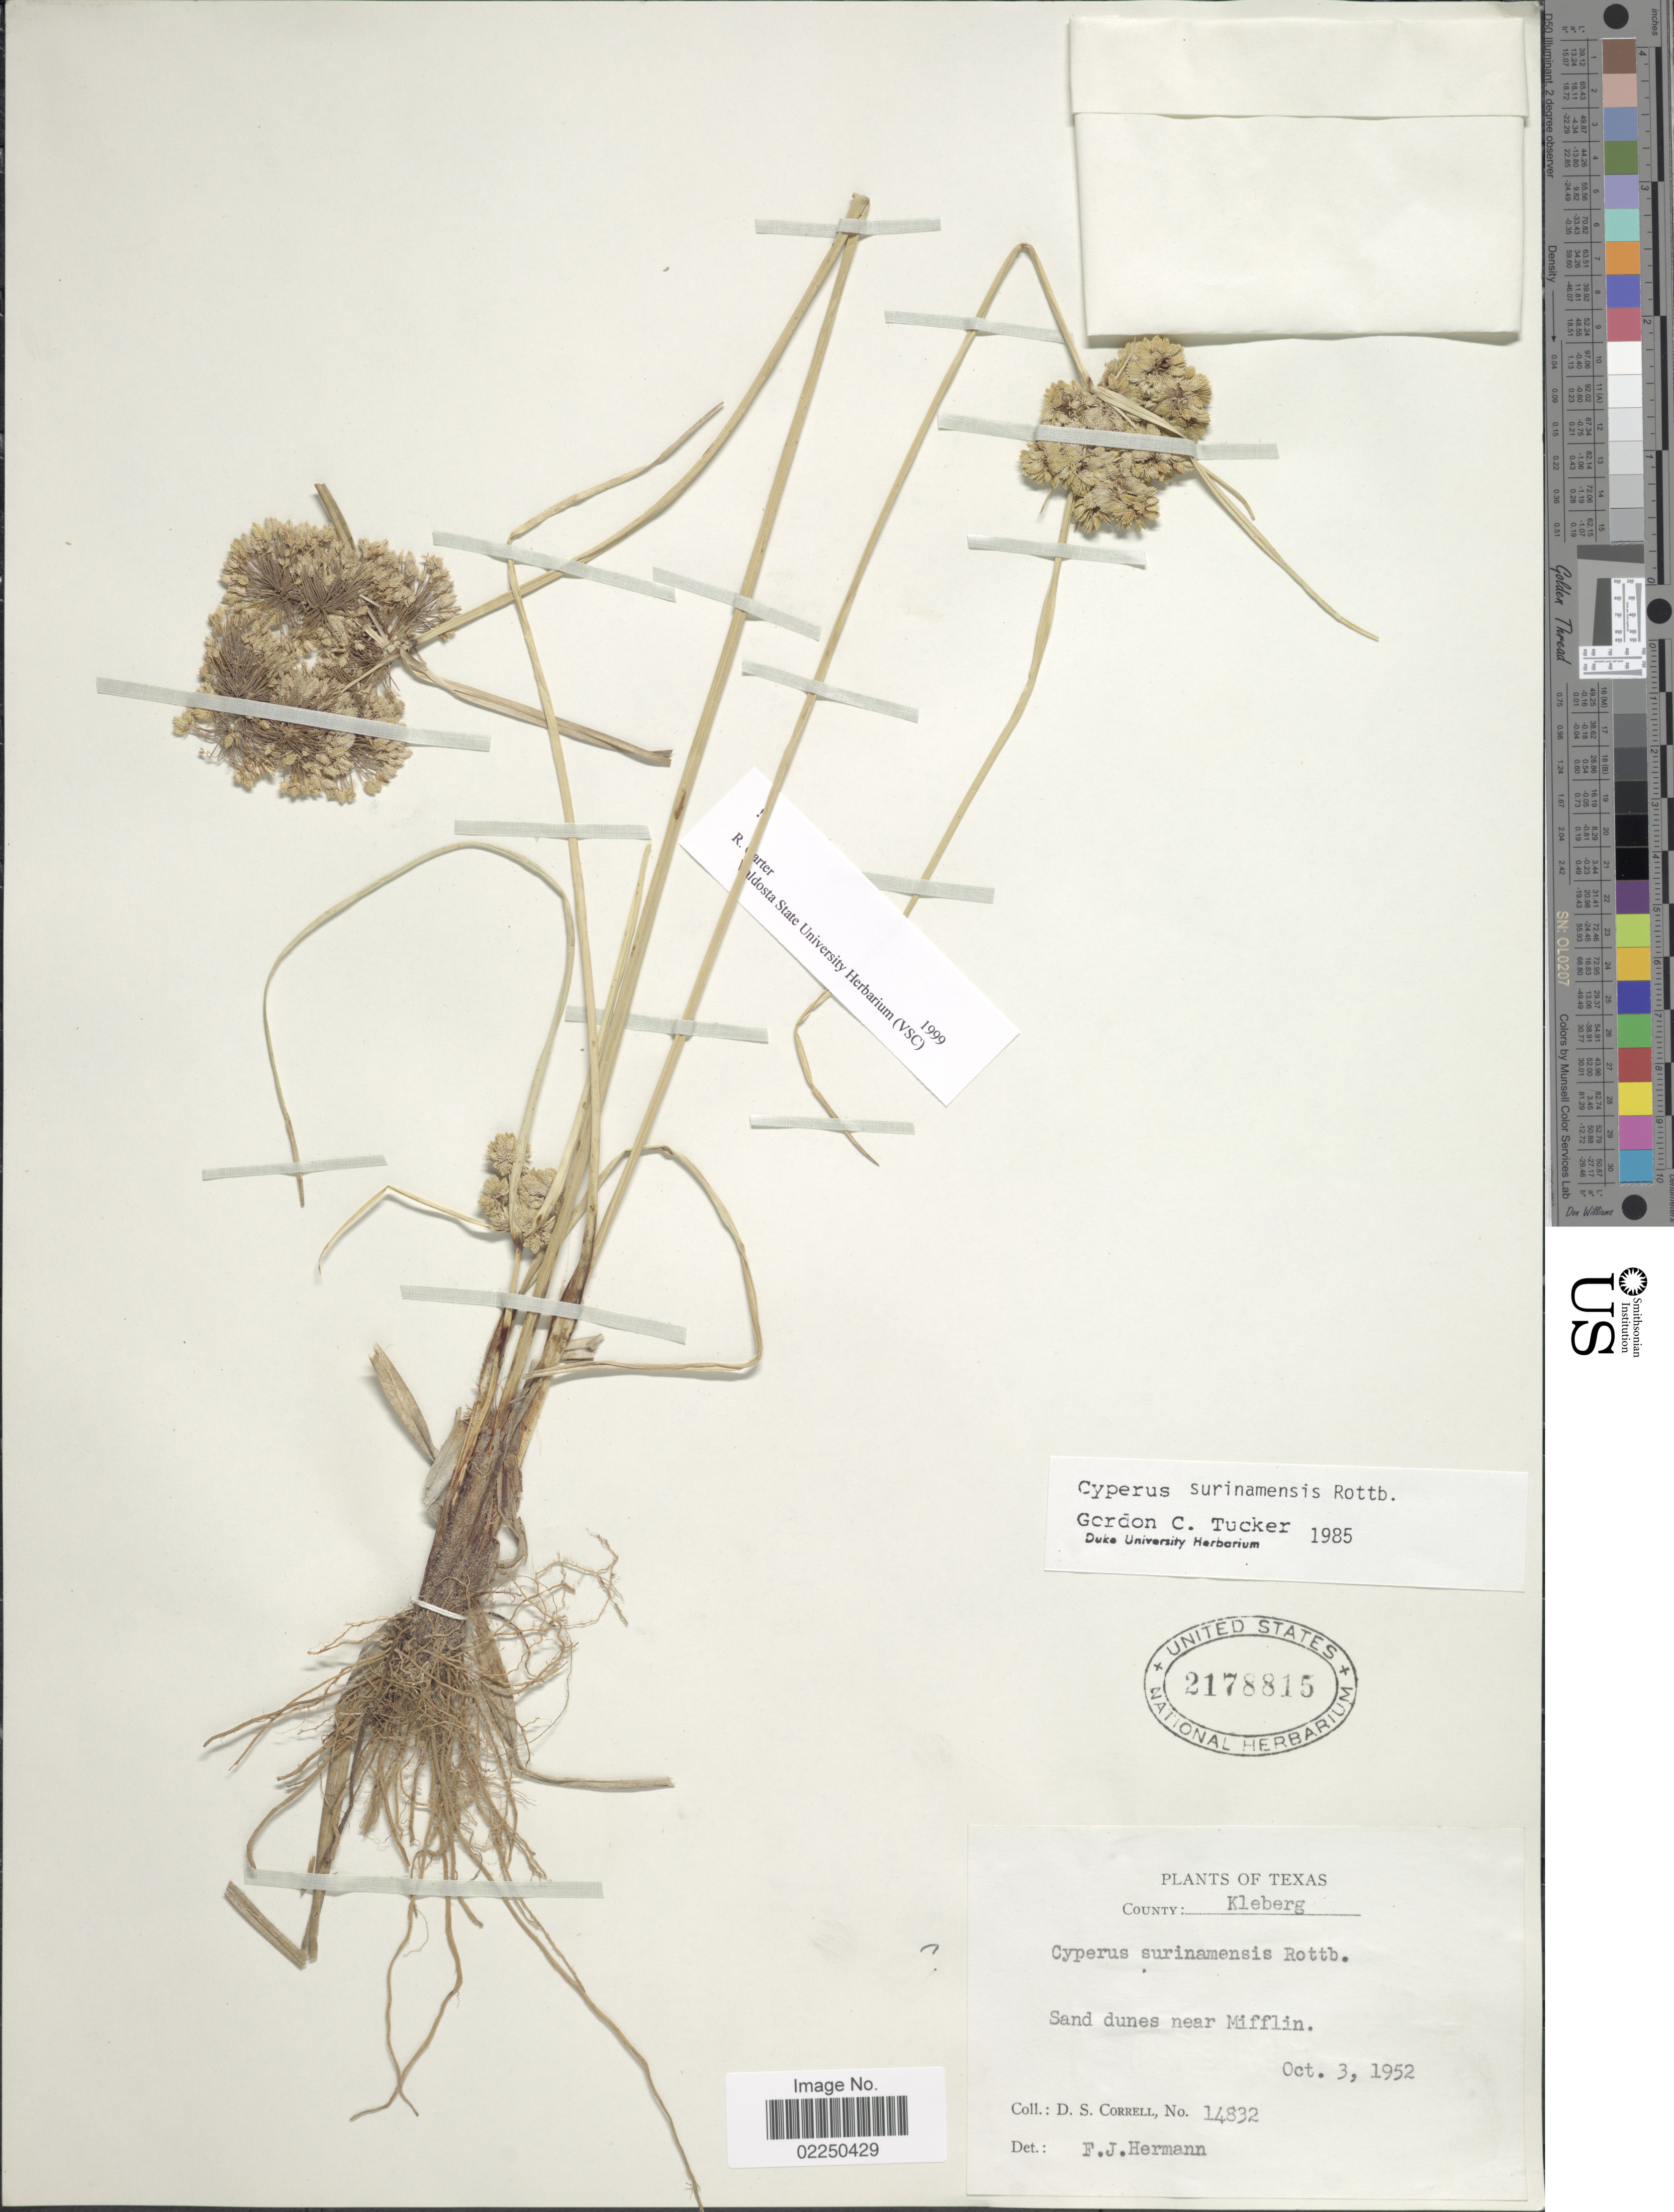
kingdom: Plantae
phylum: Tracheophyta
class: Liliopsida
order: Poales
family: Cyperaceae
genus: Cyperus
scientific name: Cyperus surinamensis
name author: Rottb.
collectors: D. S. Correll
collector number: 14832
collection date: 1952-10-03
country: United States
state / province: Texas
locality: Sand dunes near Mifflin, County: Kleberg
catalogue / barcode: US 2178815